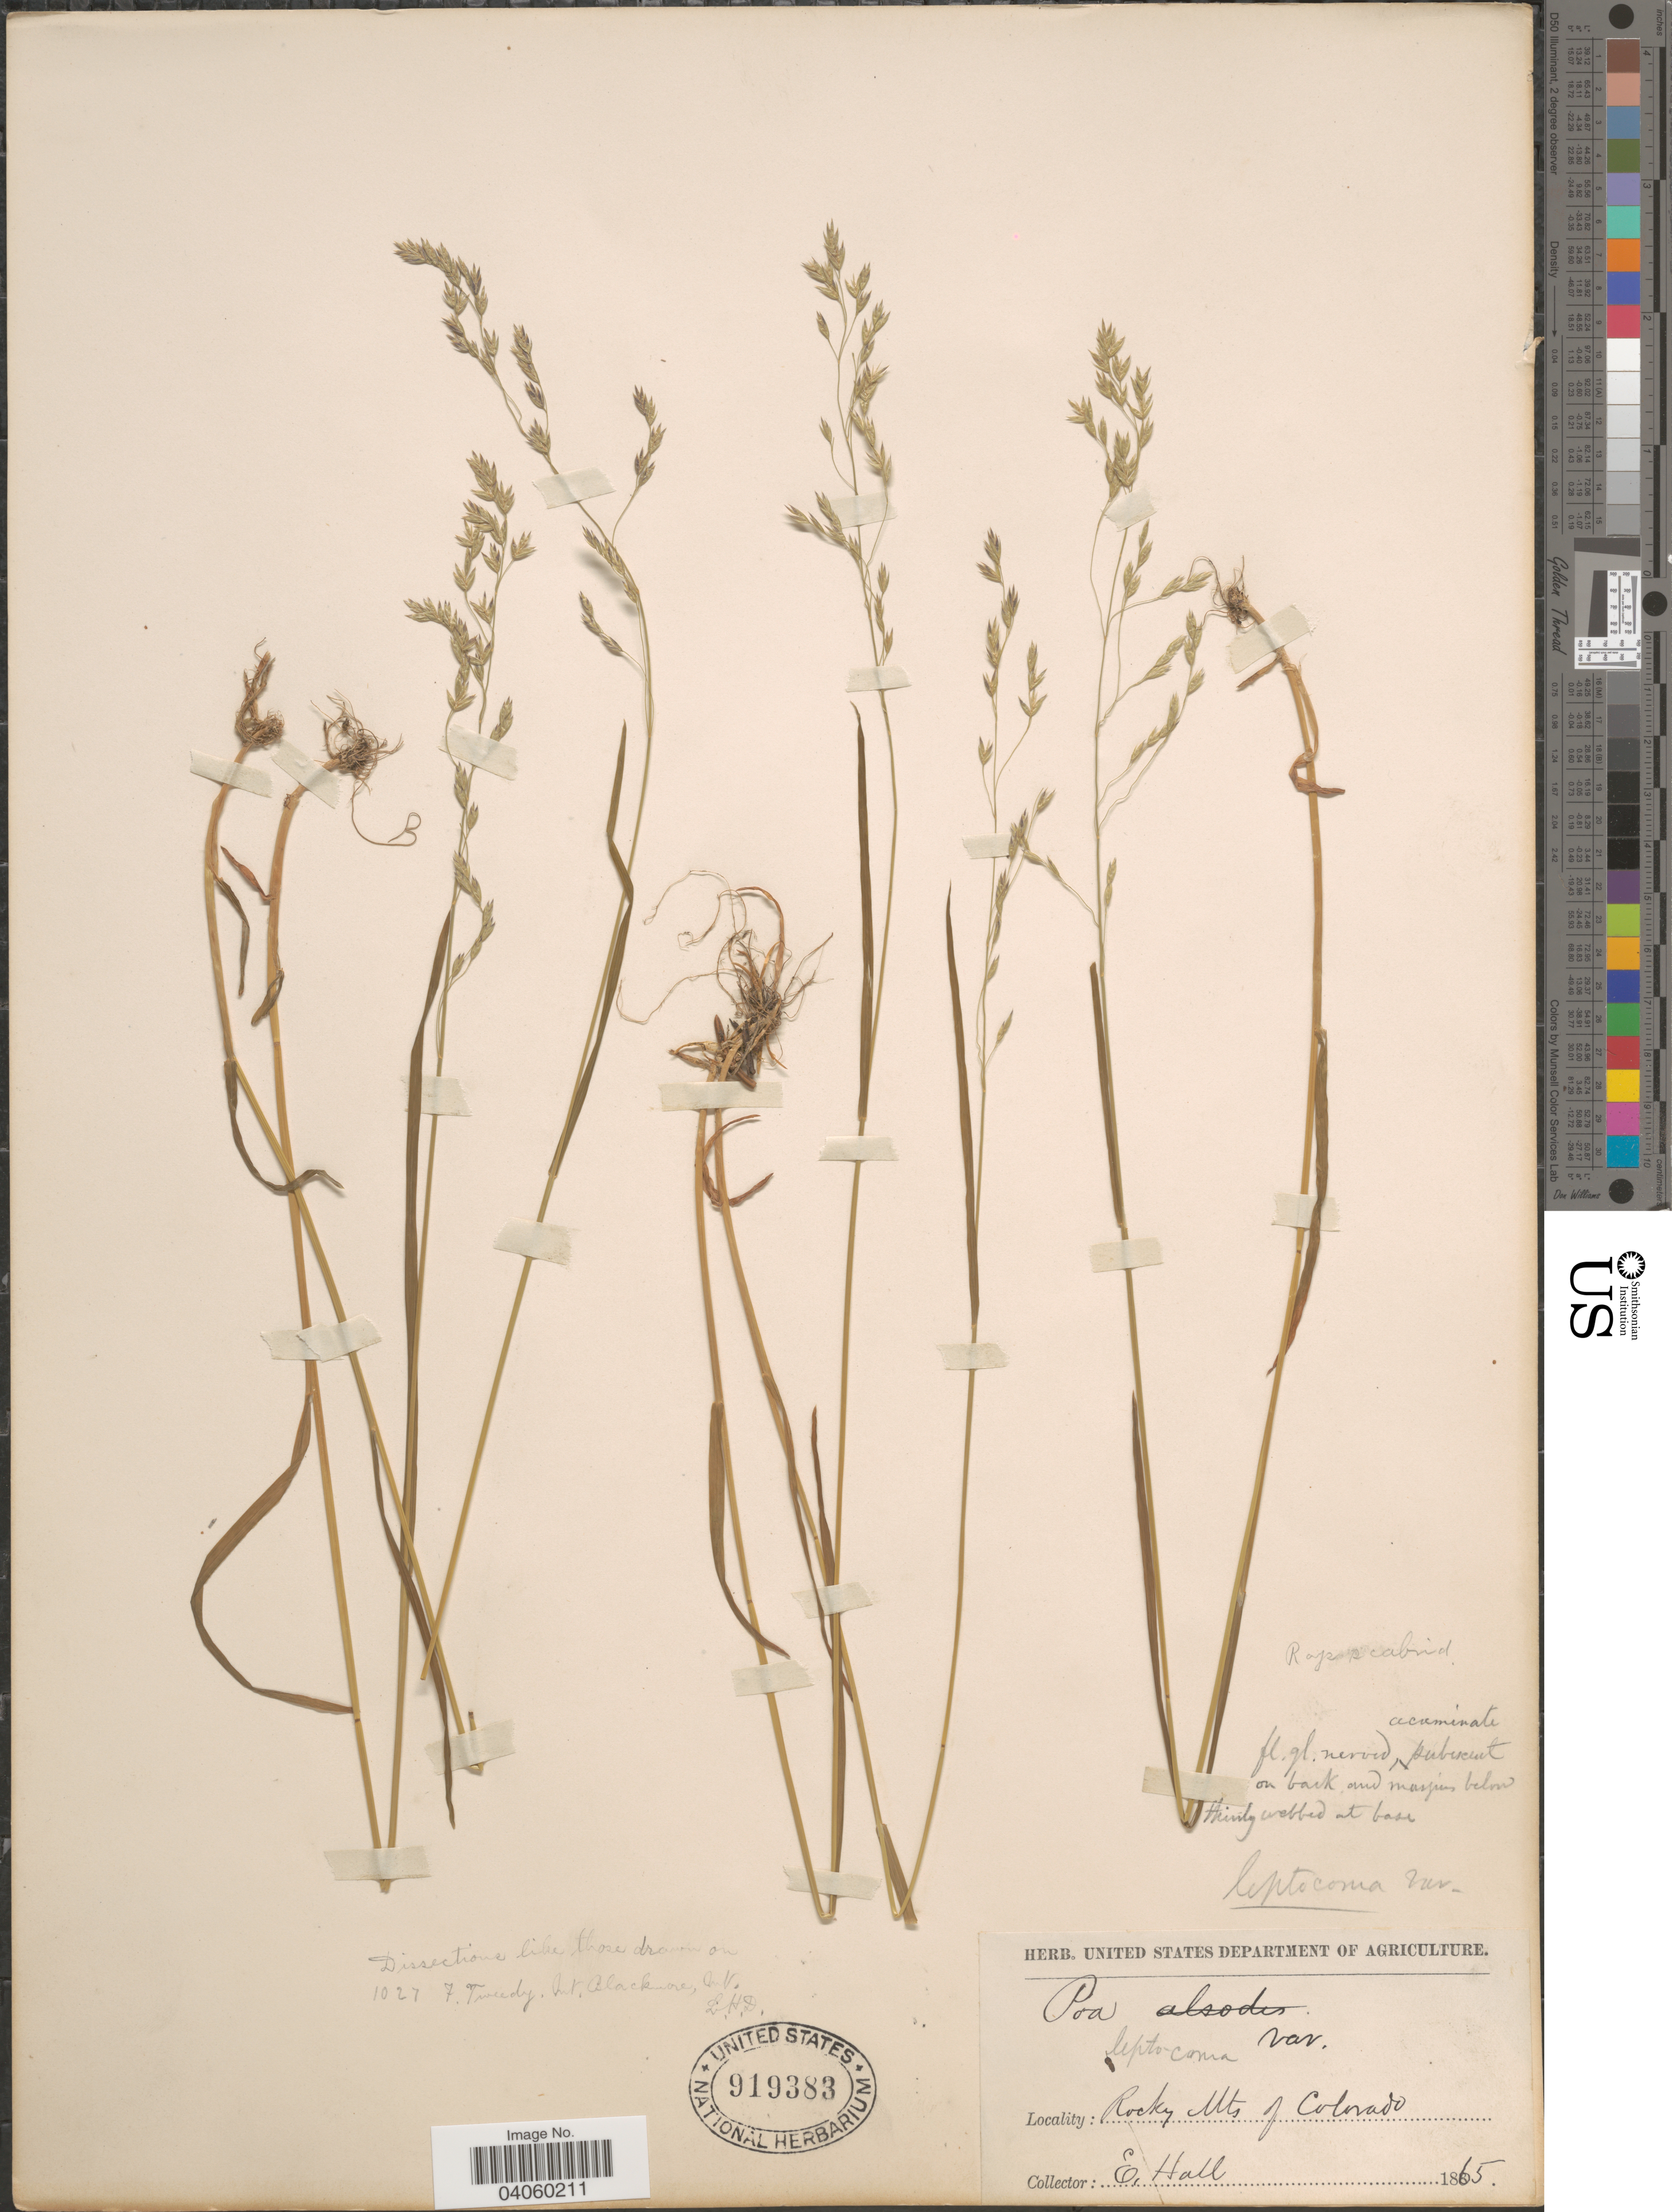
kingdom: Plantae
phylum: Tracheophyta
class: Liliopsida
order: Poales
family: Poaceae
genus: Poa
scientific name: Poa leptocoma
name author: Trin.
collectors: E. Hall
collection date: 1865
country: United States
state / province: Colorado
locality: Rocky Mts of Colorado.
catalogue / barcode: US 919383